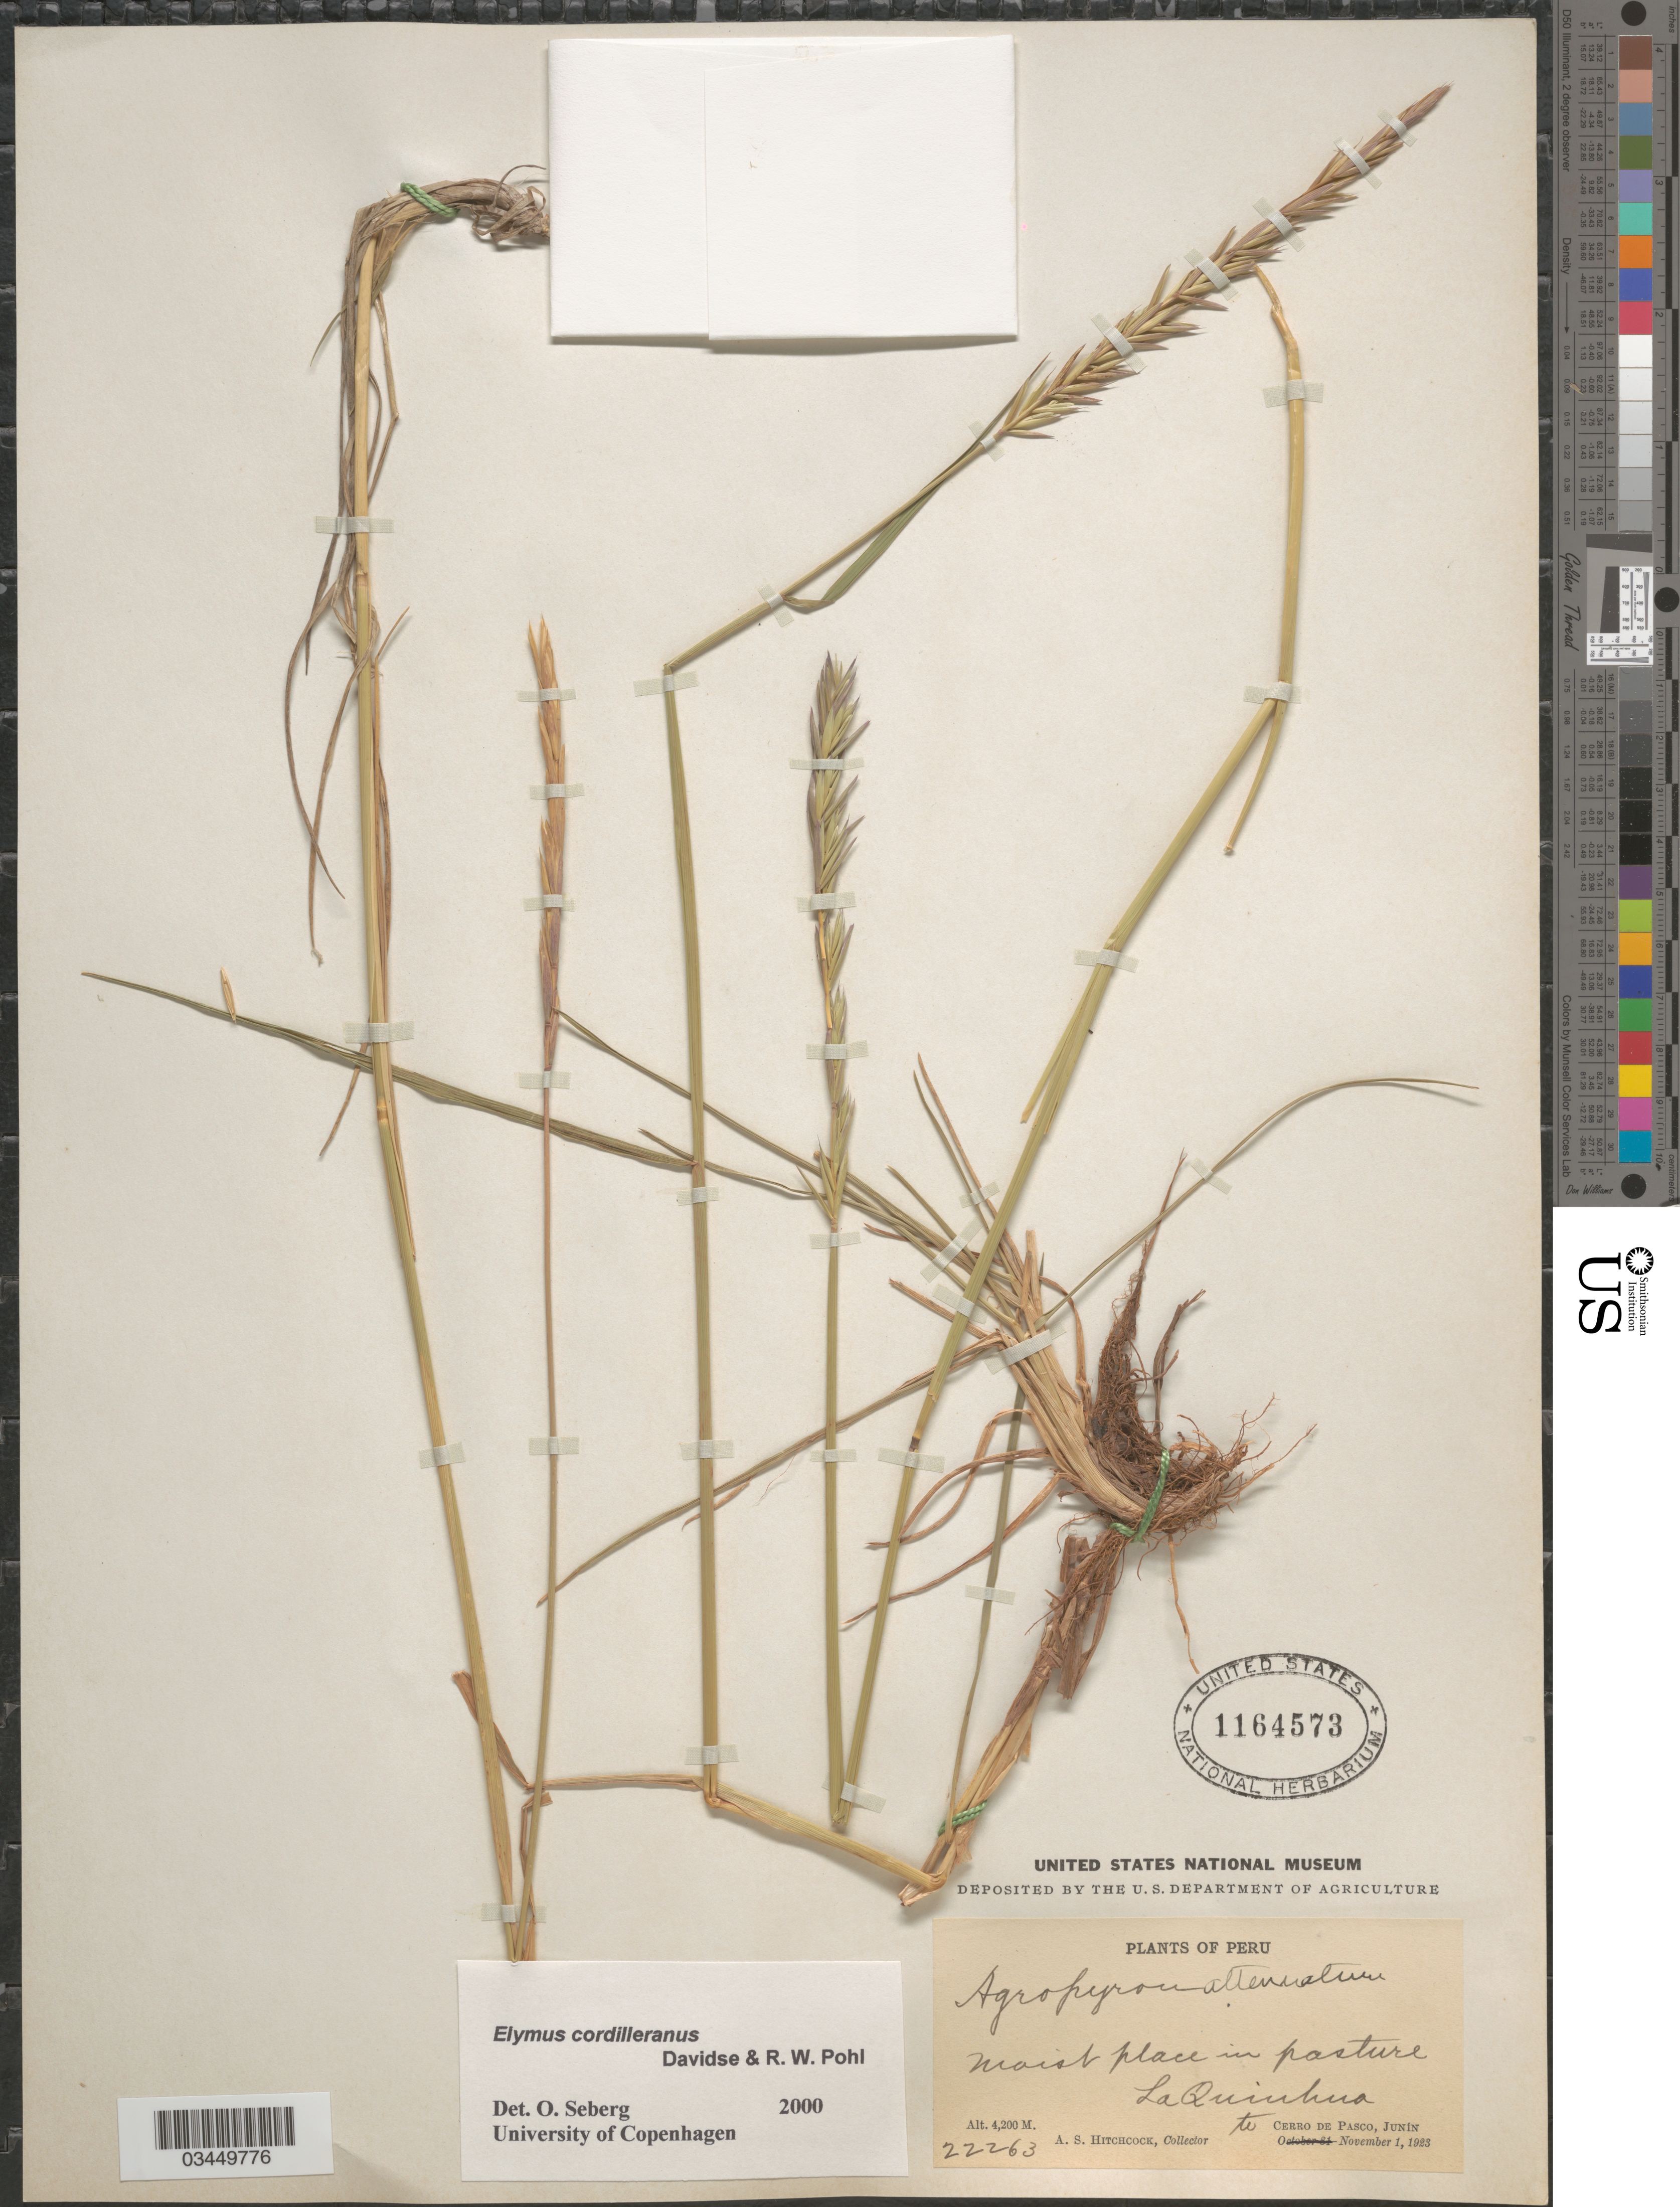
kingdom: Plantae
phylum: Tracheophyta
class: Liliopsida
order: Poales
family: Poaceae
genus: Elymus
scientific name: Elymus cordilleranus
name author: Davidse & R.W. Pohl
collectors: A. S. Hitchcock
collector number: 22263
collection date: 1923-11-01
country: Peru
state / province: Junín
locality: Moist place in pasture. La Quinhua to Cerro de Pasco.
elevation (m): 4200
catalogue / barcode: US 1164573